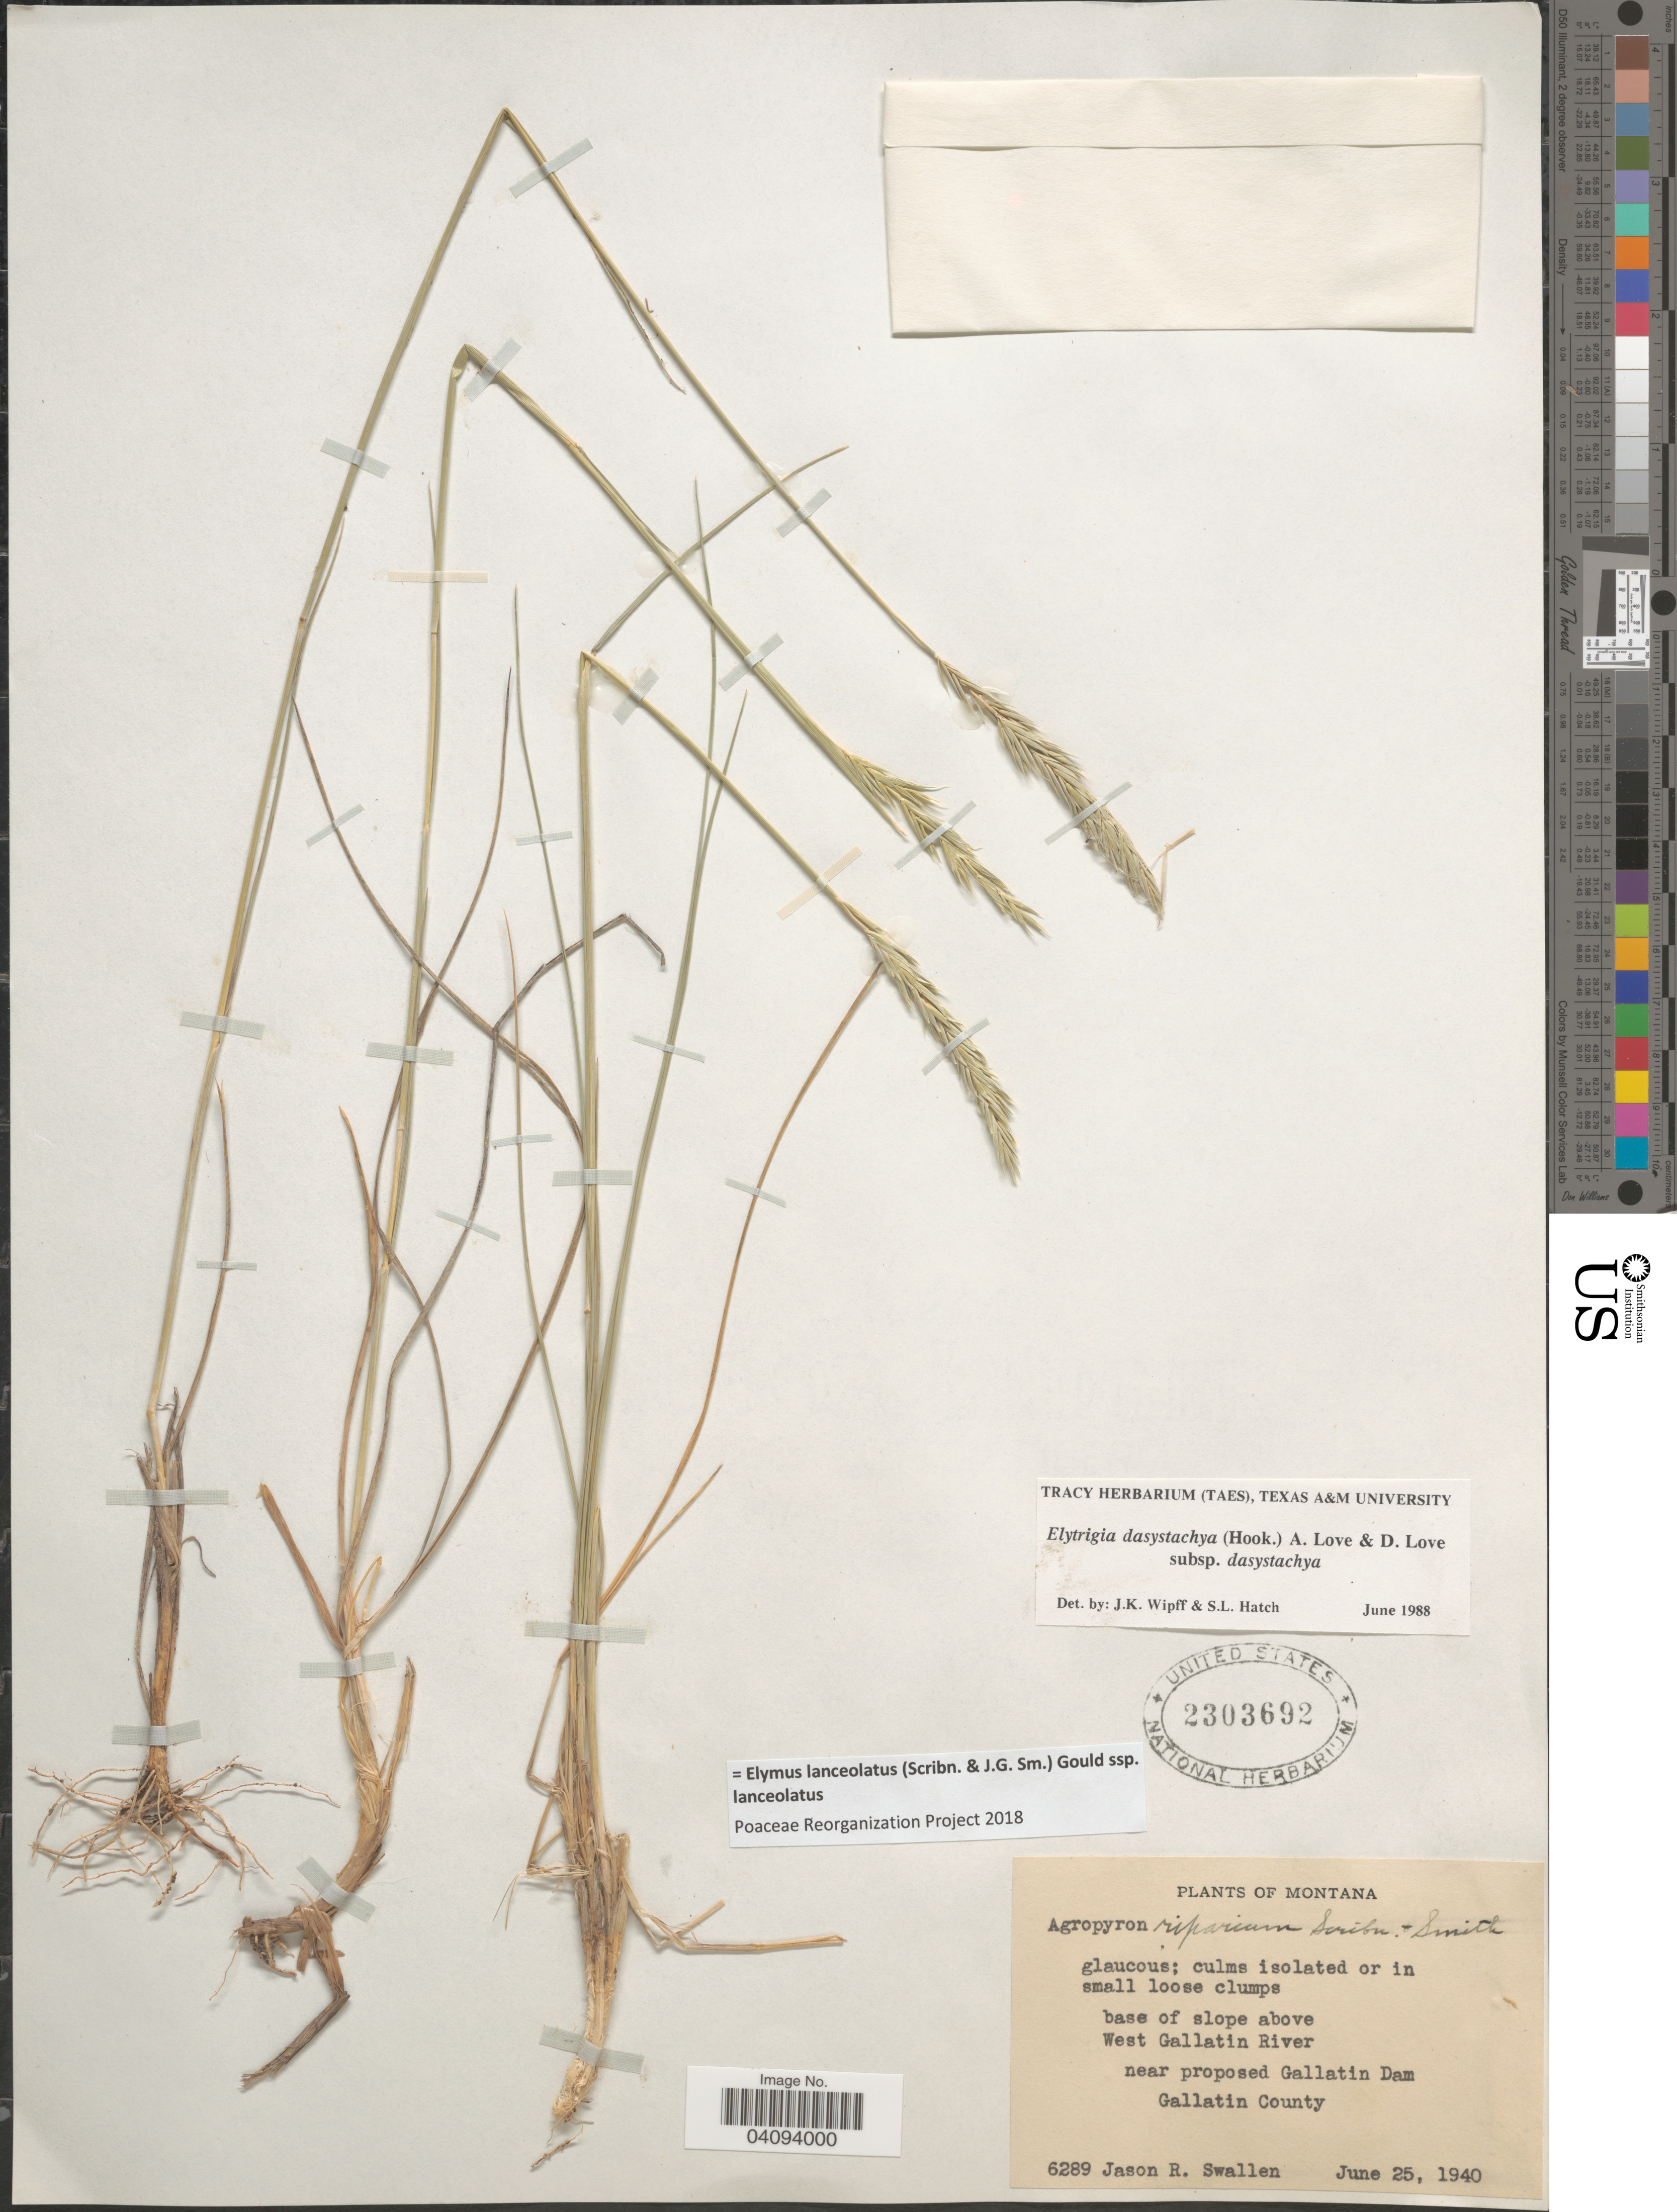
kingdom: Plantae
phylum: Tracheophyta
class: Liliopsida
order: Poales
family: Poaceae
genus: Elymus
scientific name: Elymus lanceolatus subsp. lanceolatus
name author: (Scribn. & J.G. Sm.) Gould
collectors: J. R. Swallen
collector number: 6289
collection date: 1940-06-25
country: United States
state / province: Montana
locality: Base of slope above West Gallatin River near proposed Gallatin Dam. Gallatin County.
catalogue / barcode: US 2303692